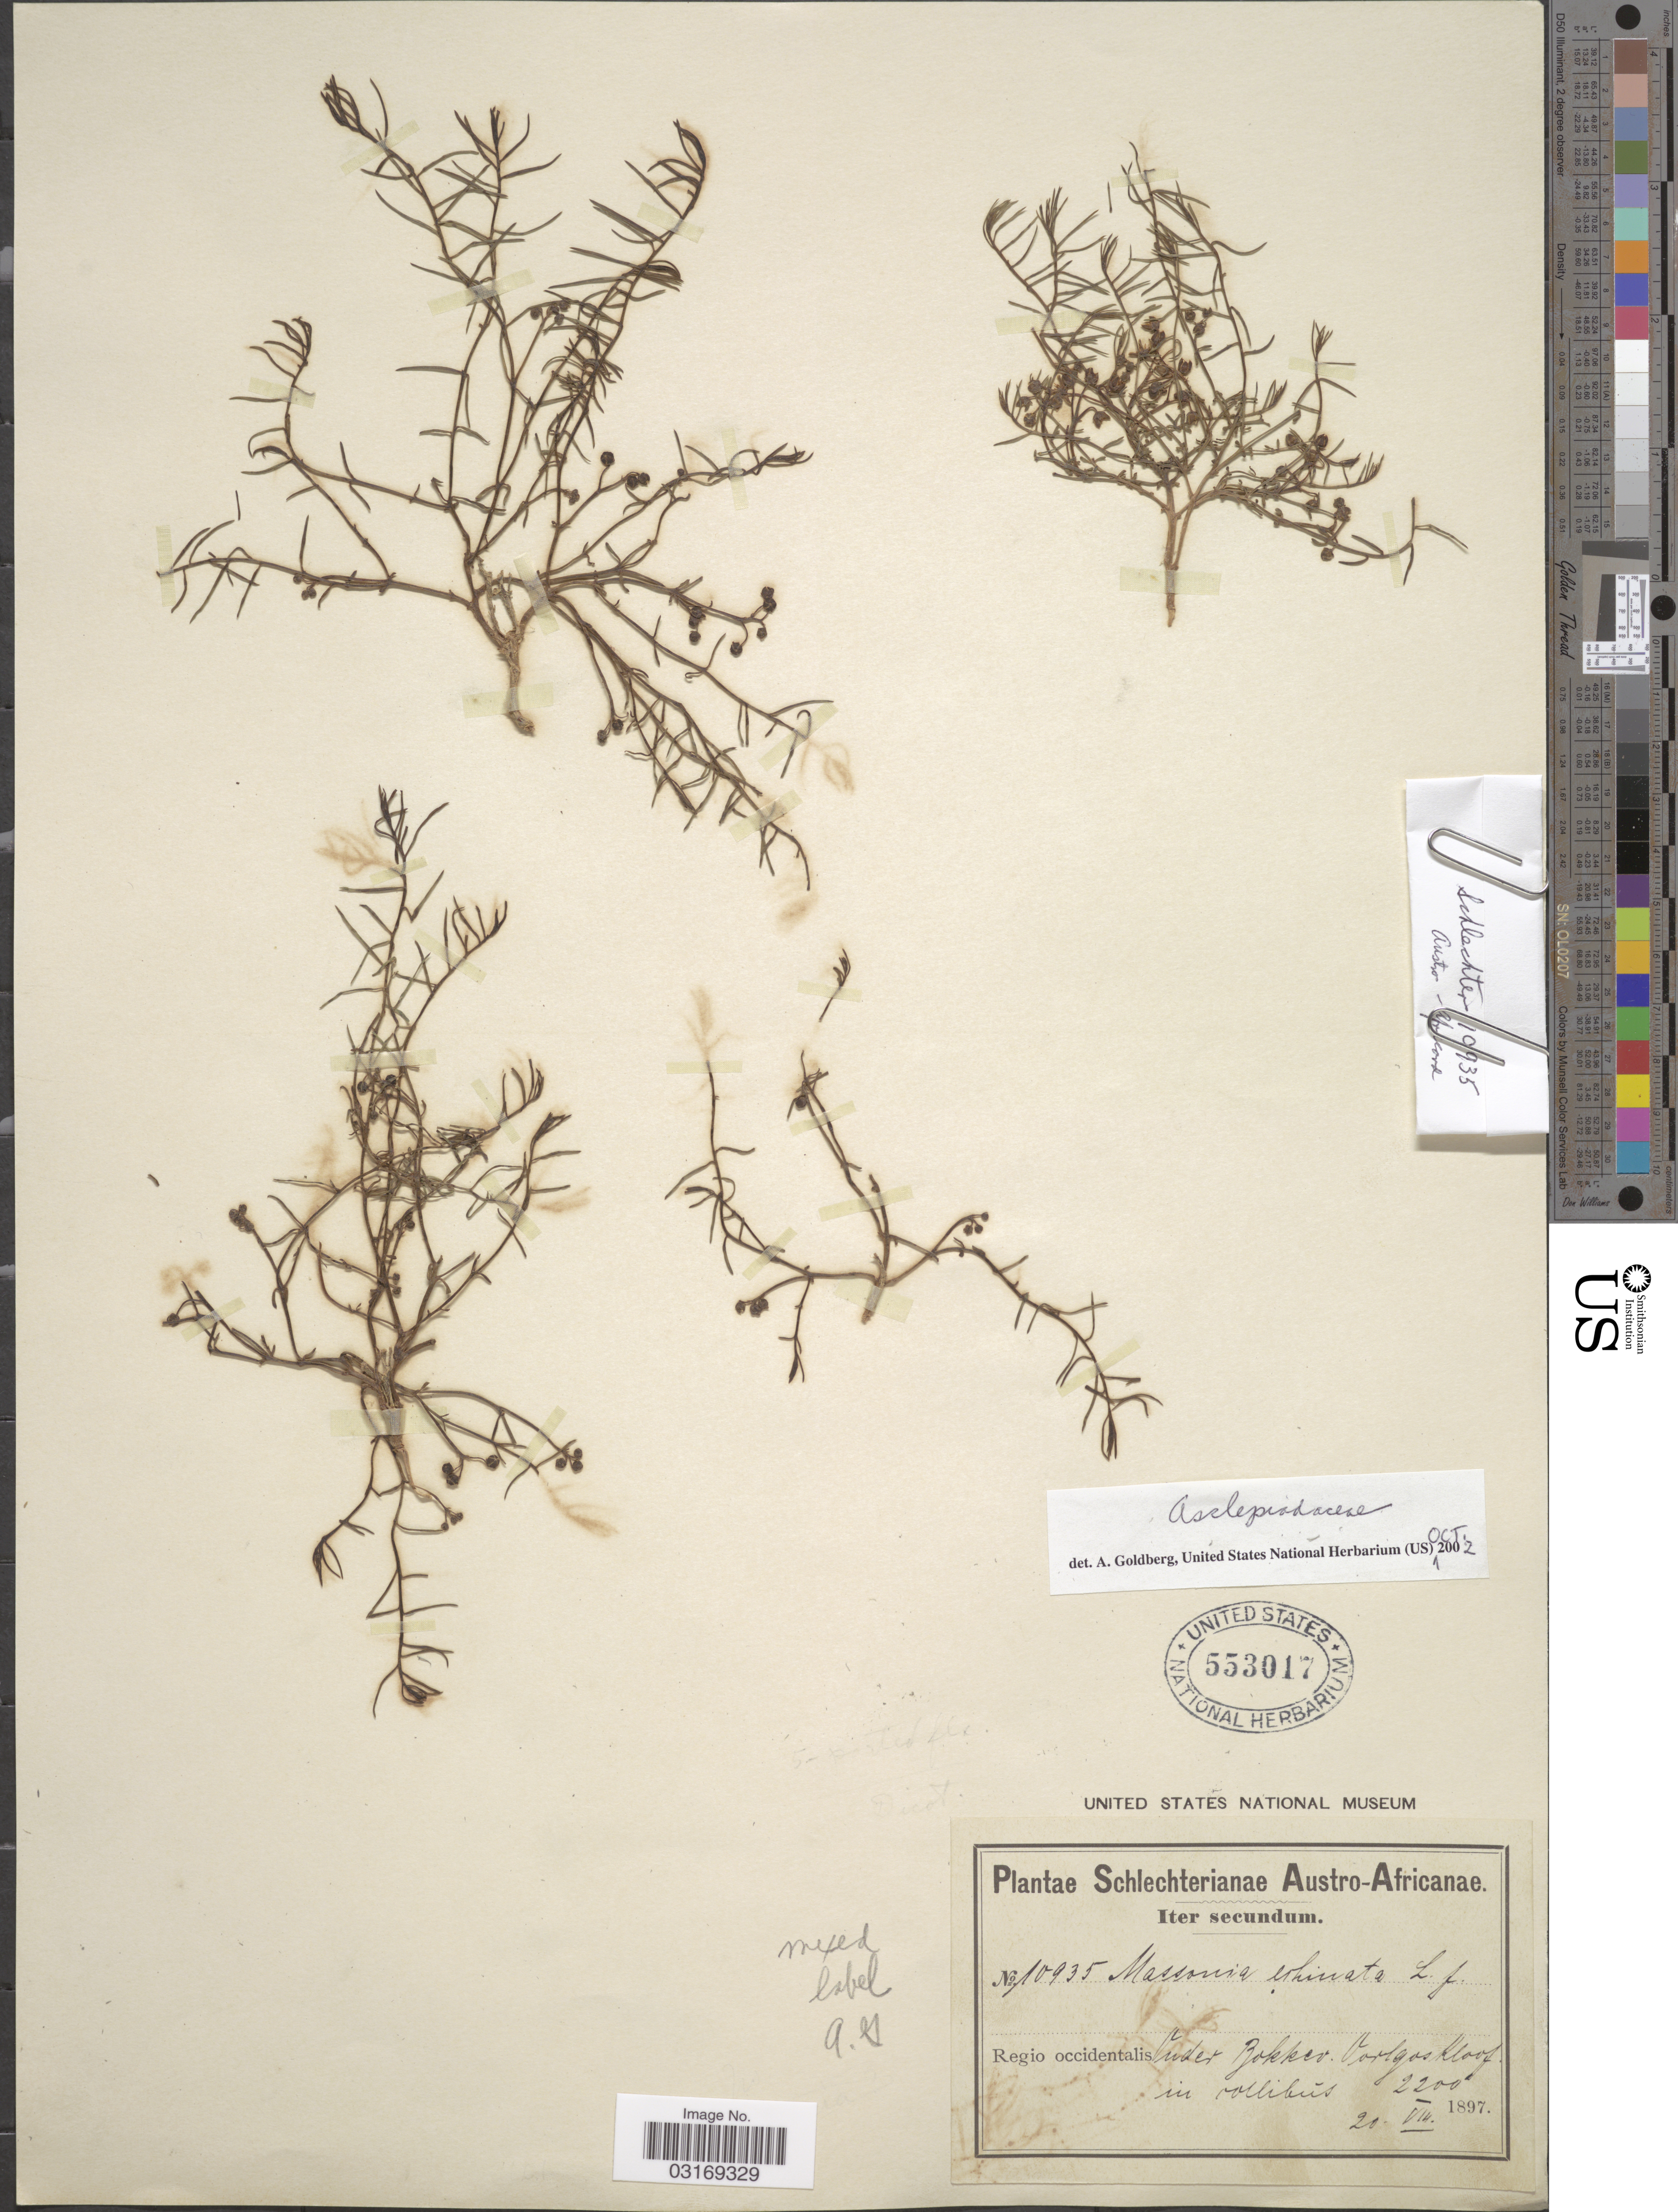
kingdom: Plantae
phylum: Tracheophyta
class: Magnoliopsida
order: Gentianales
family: Apocynaceae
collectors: Schlechter, --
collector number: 10935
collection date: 1897-07-20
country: South Africa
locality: Austro-Africanae. Regio occidentalis Onder-Bokkeveld. OorlgosKloof [Oorlogskloof] in collibus.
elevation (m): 671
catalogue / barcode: US 553017